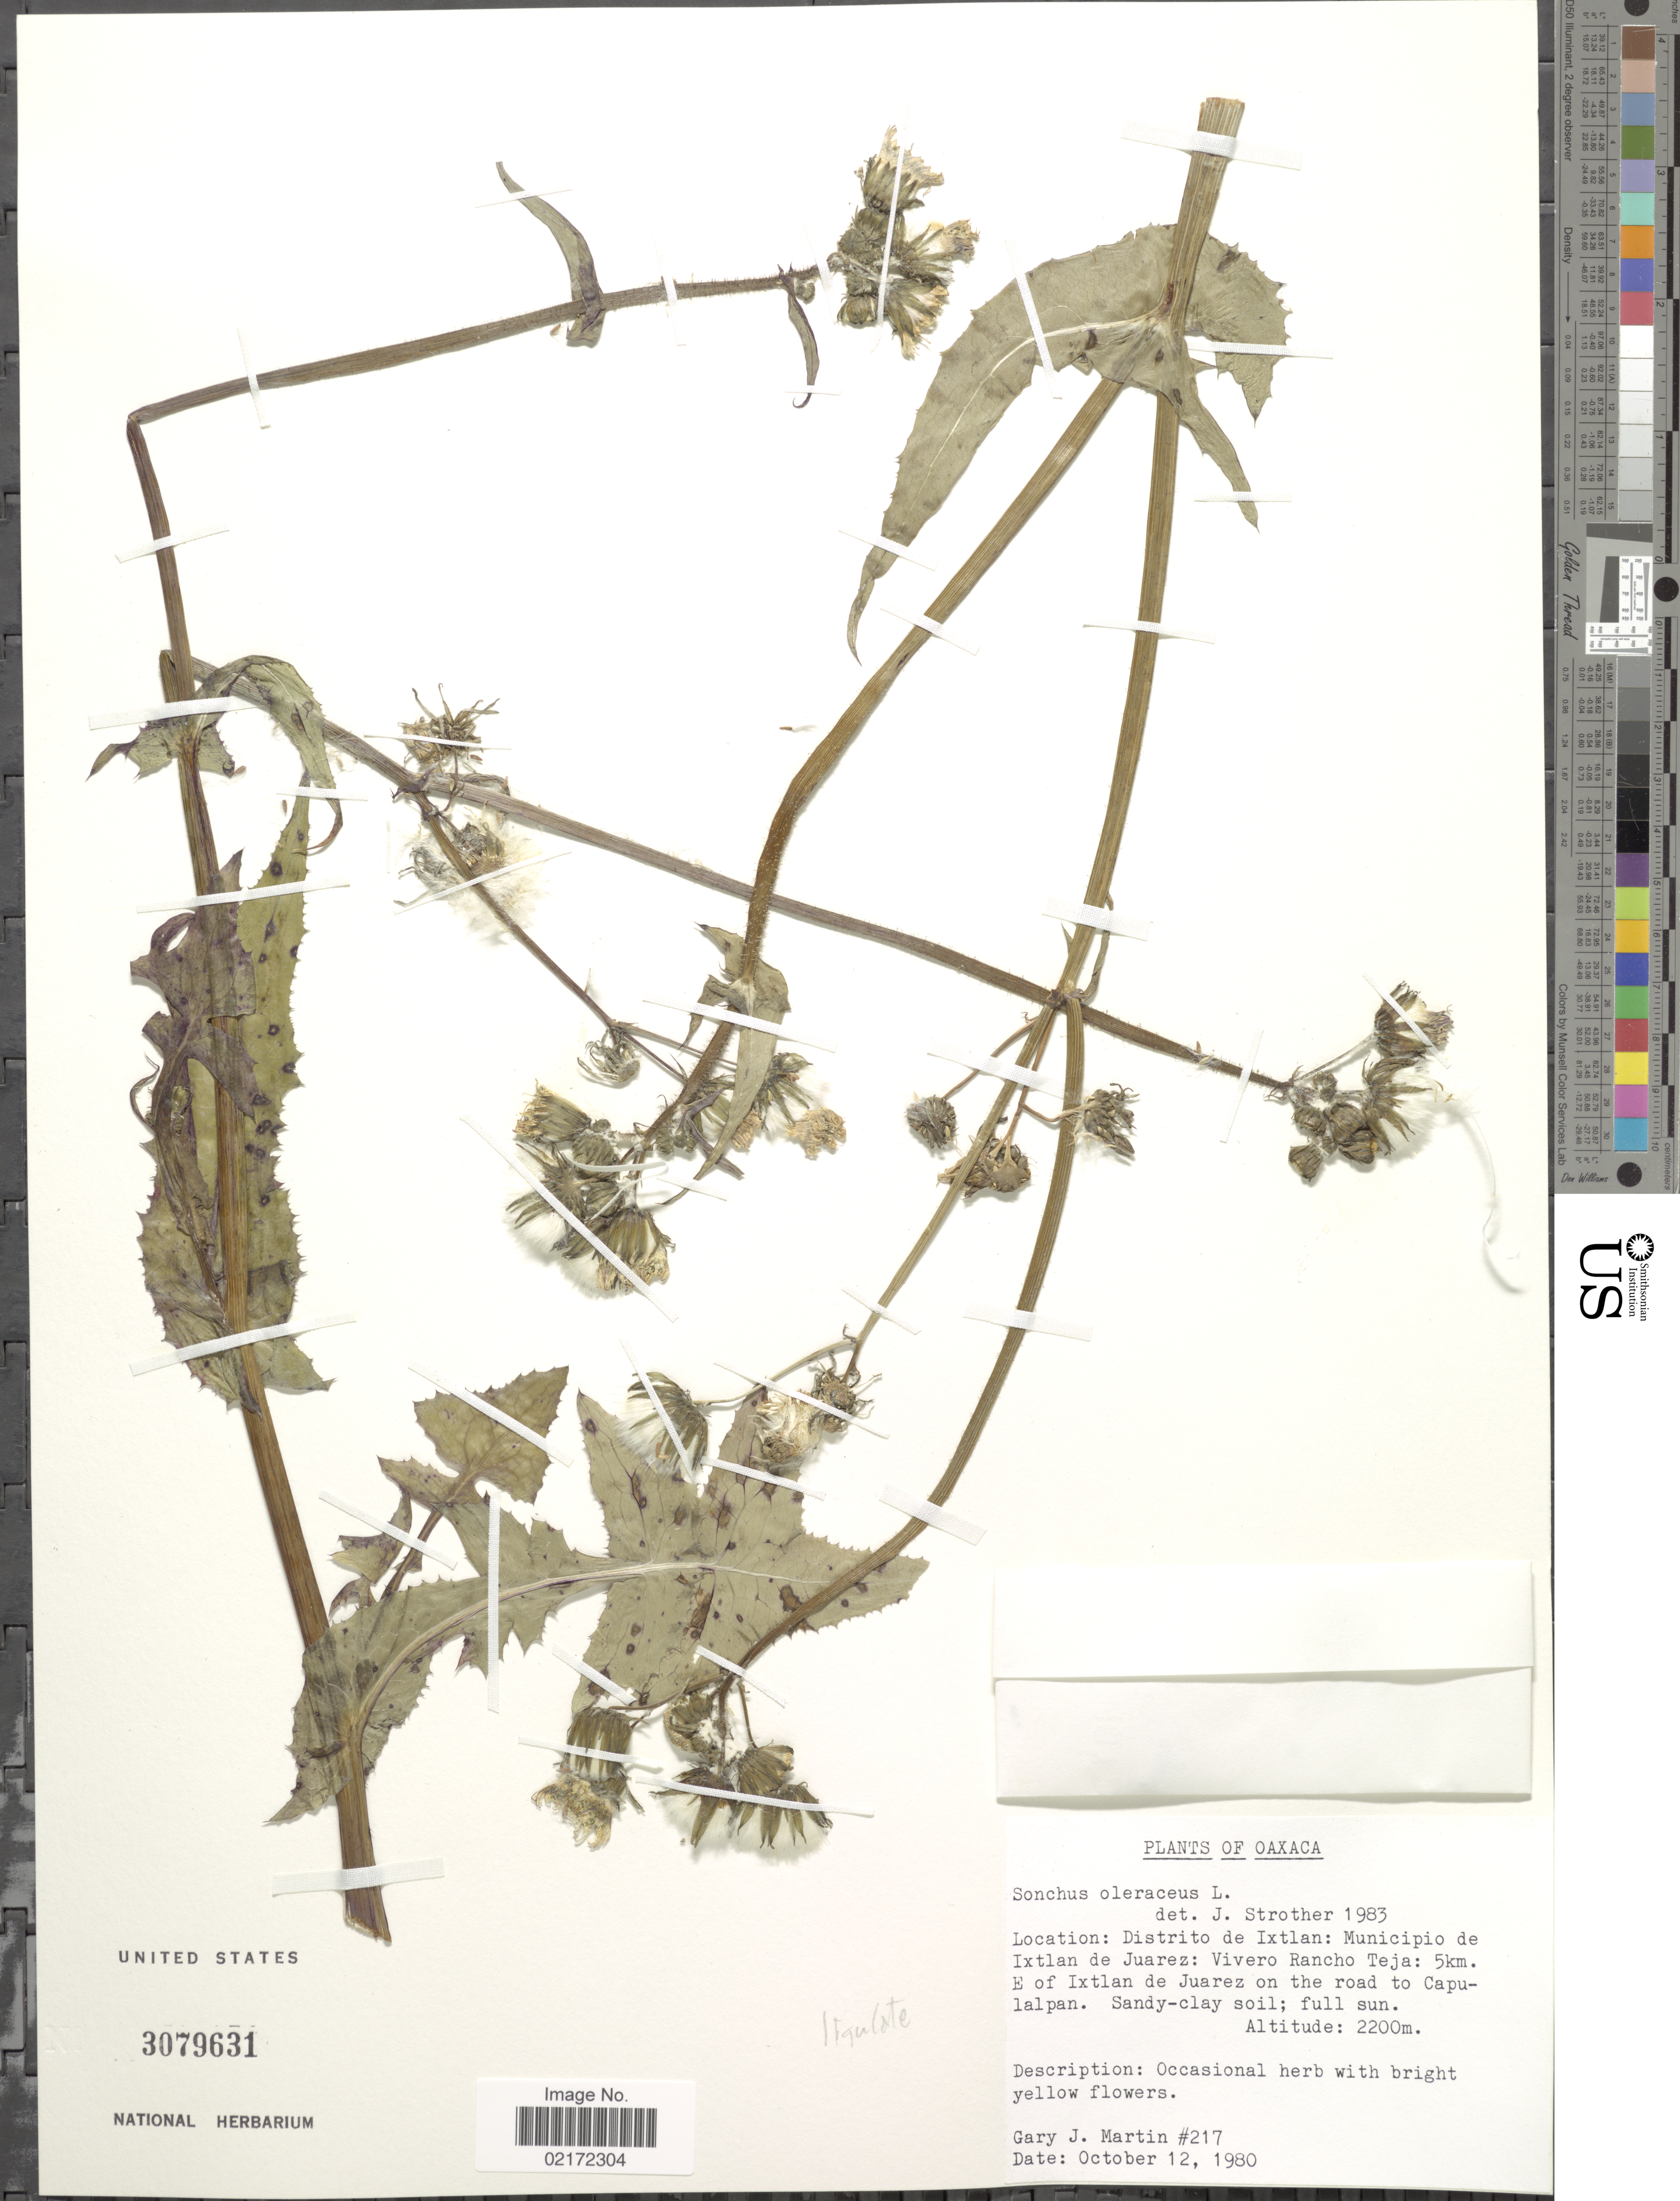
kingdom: Plantae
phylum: Tracheophyta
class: Magnoliopsida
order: Asterales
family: Asteraceae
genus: Sonchus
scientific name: Sonchus oleraceus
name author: L.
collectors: G. J. Martin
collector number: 217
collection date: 1980-10-12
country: Mexico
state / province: Oaxaca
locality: Distrito de Ixtlan: Municipio de Ixtlan de Juarez: Vivero Rancho Teja: 5km. E of Ixtlan de Juarez on the road to Capulalpan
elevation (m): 2200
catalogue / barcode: US 3079631